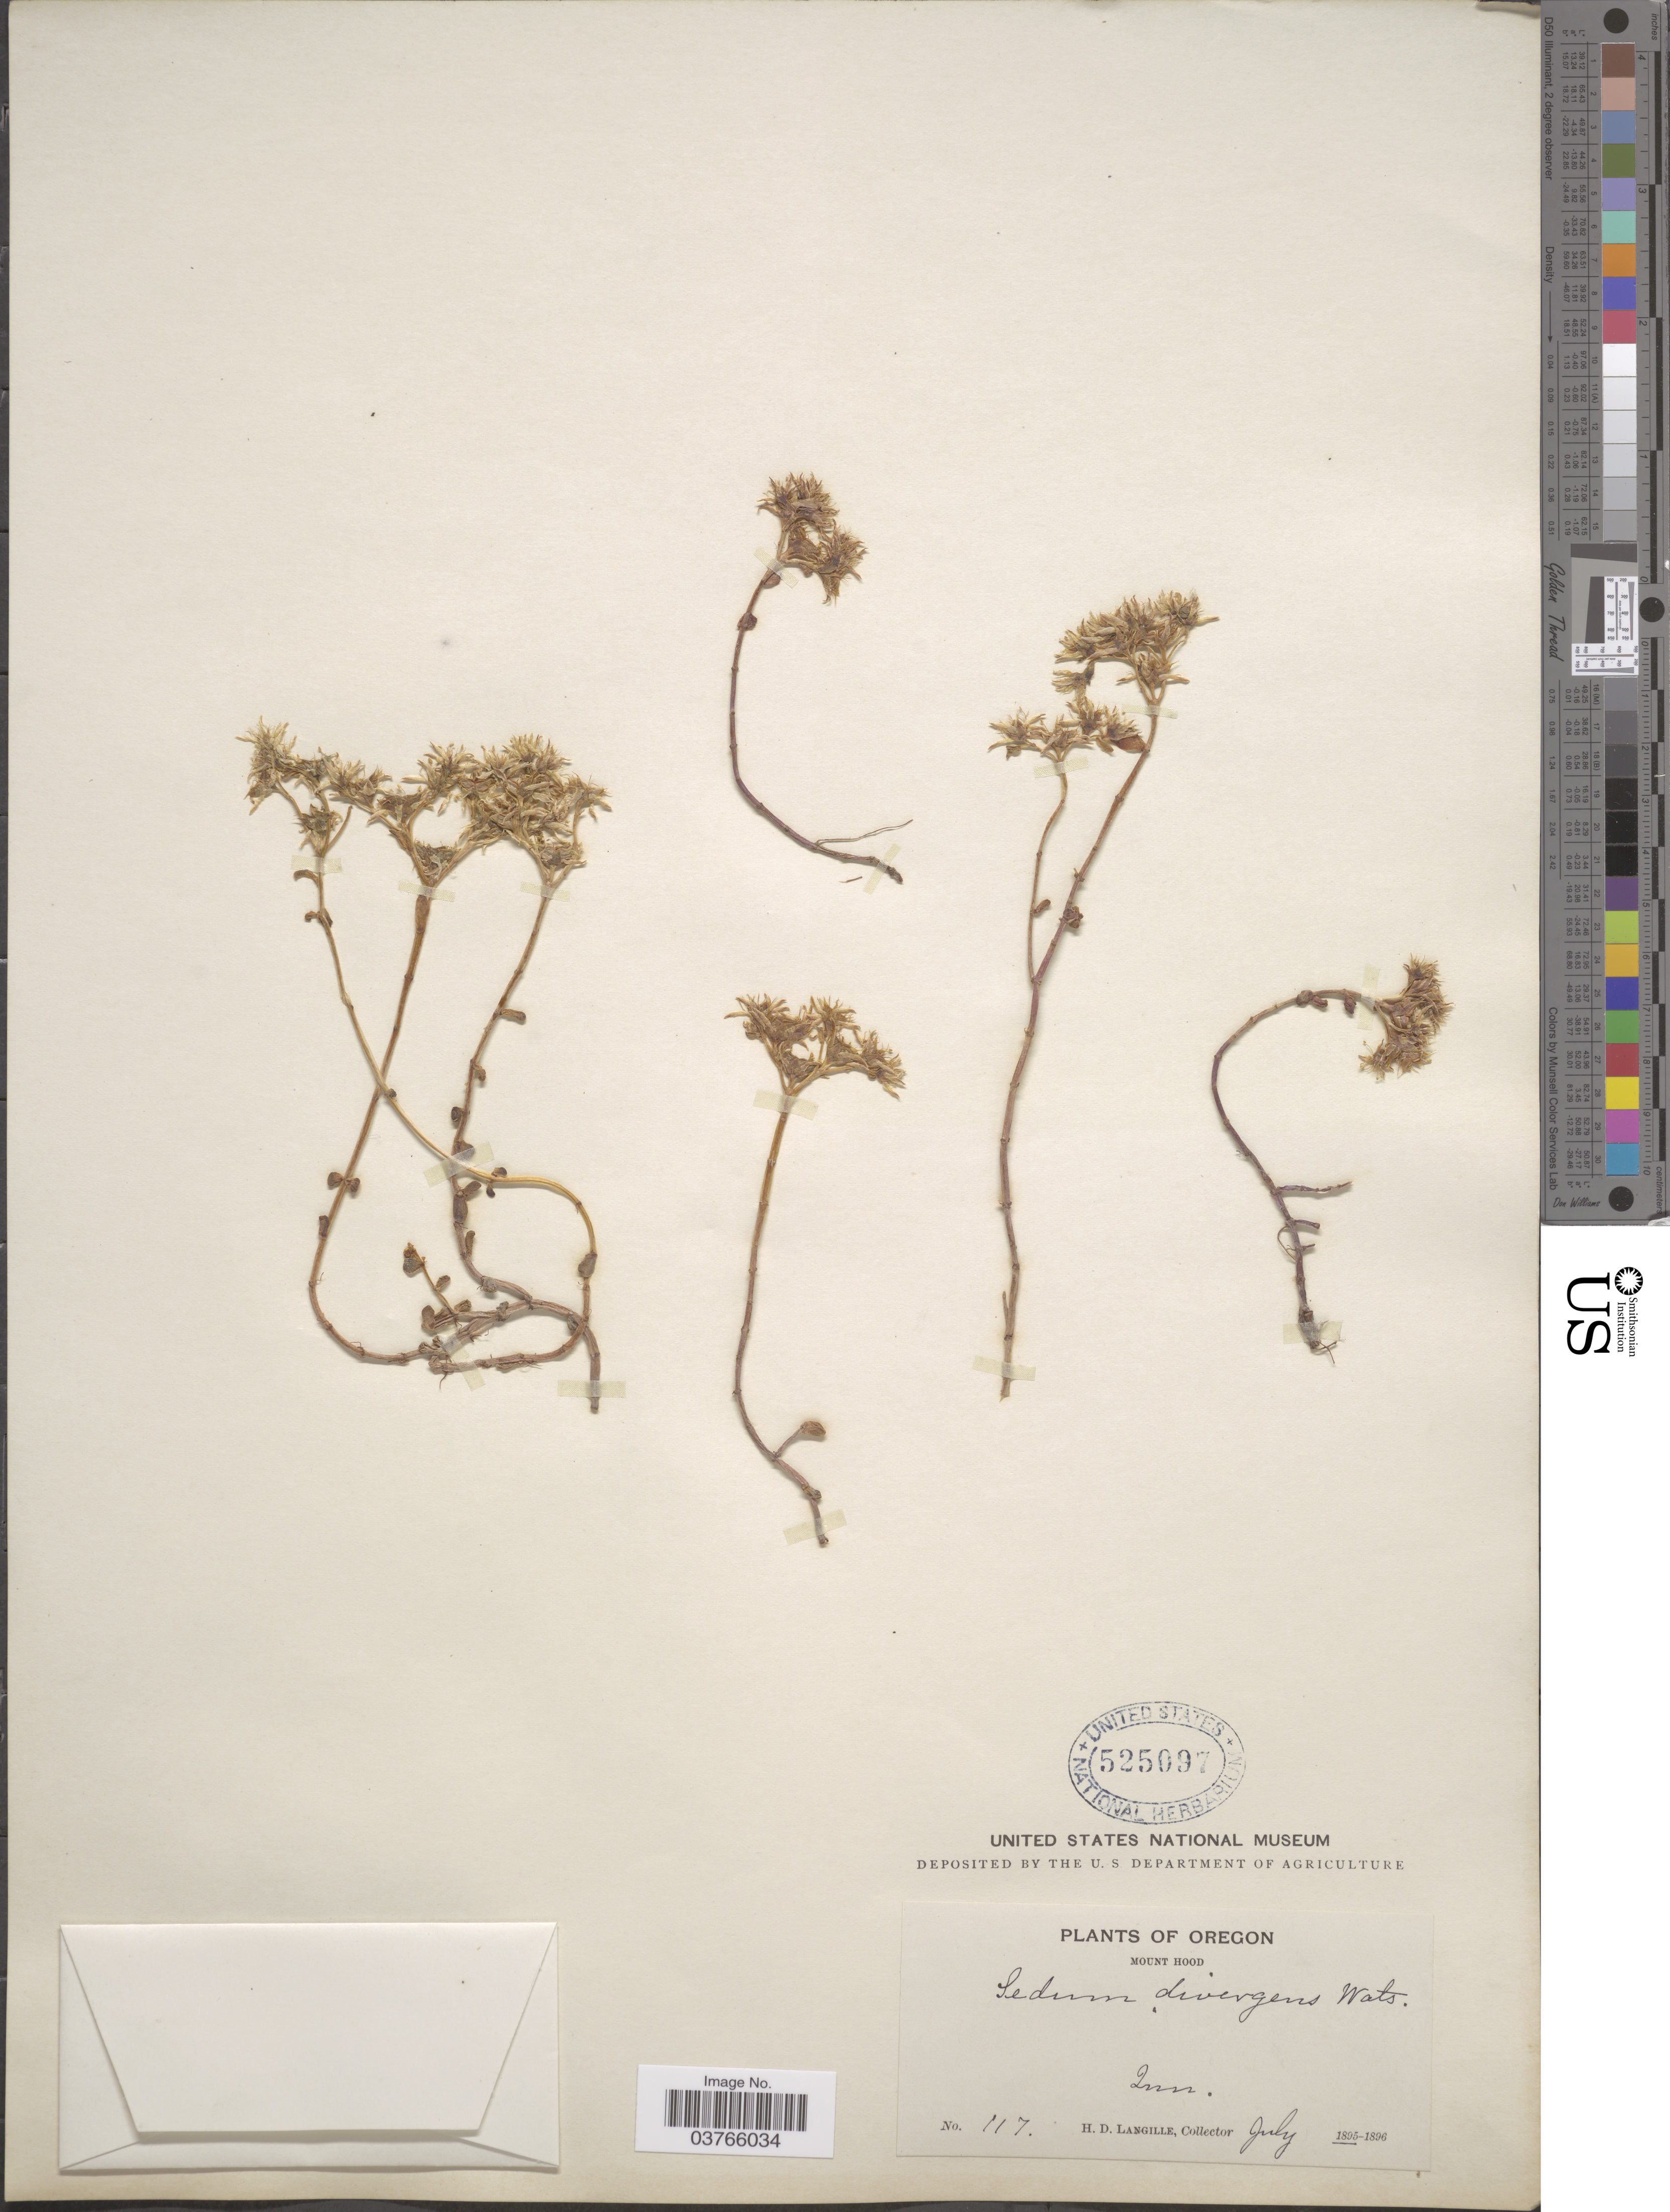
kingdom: Plantae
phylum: Tracheophyta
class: Magnoliopsida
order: Saxifragales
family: Crassulaceae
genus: Sedum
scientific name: Sedum divergens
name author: Greene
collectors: H. Langille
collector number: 117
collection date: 1895-07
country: United States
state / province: Oregon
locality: Mount Hood. Inn.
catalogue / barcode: US 525097